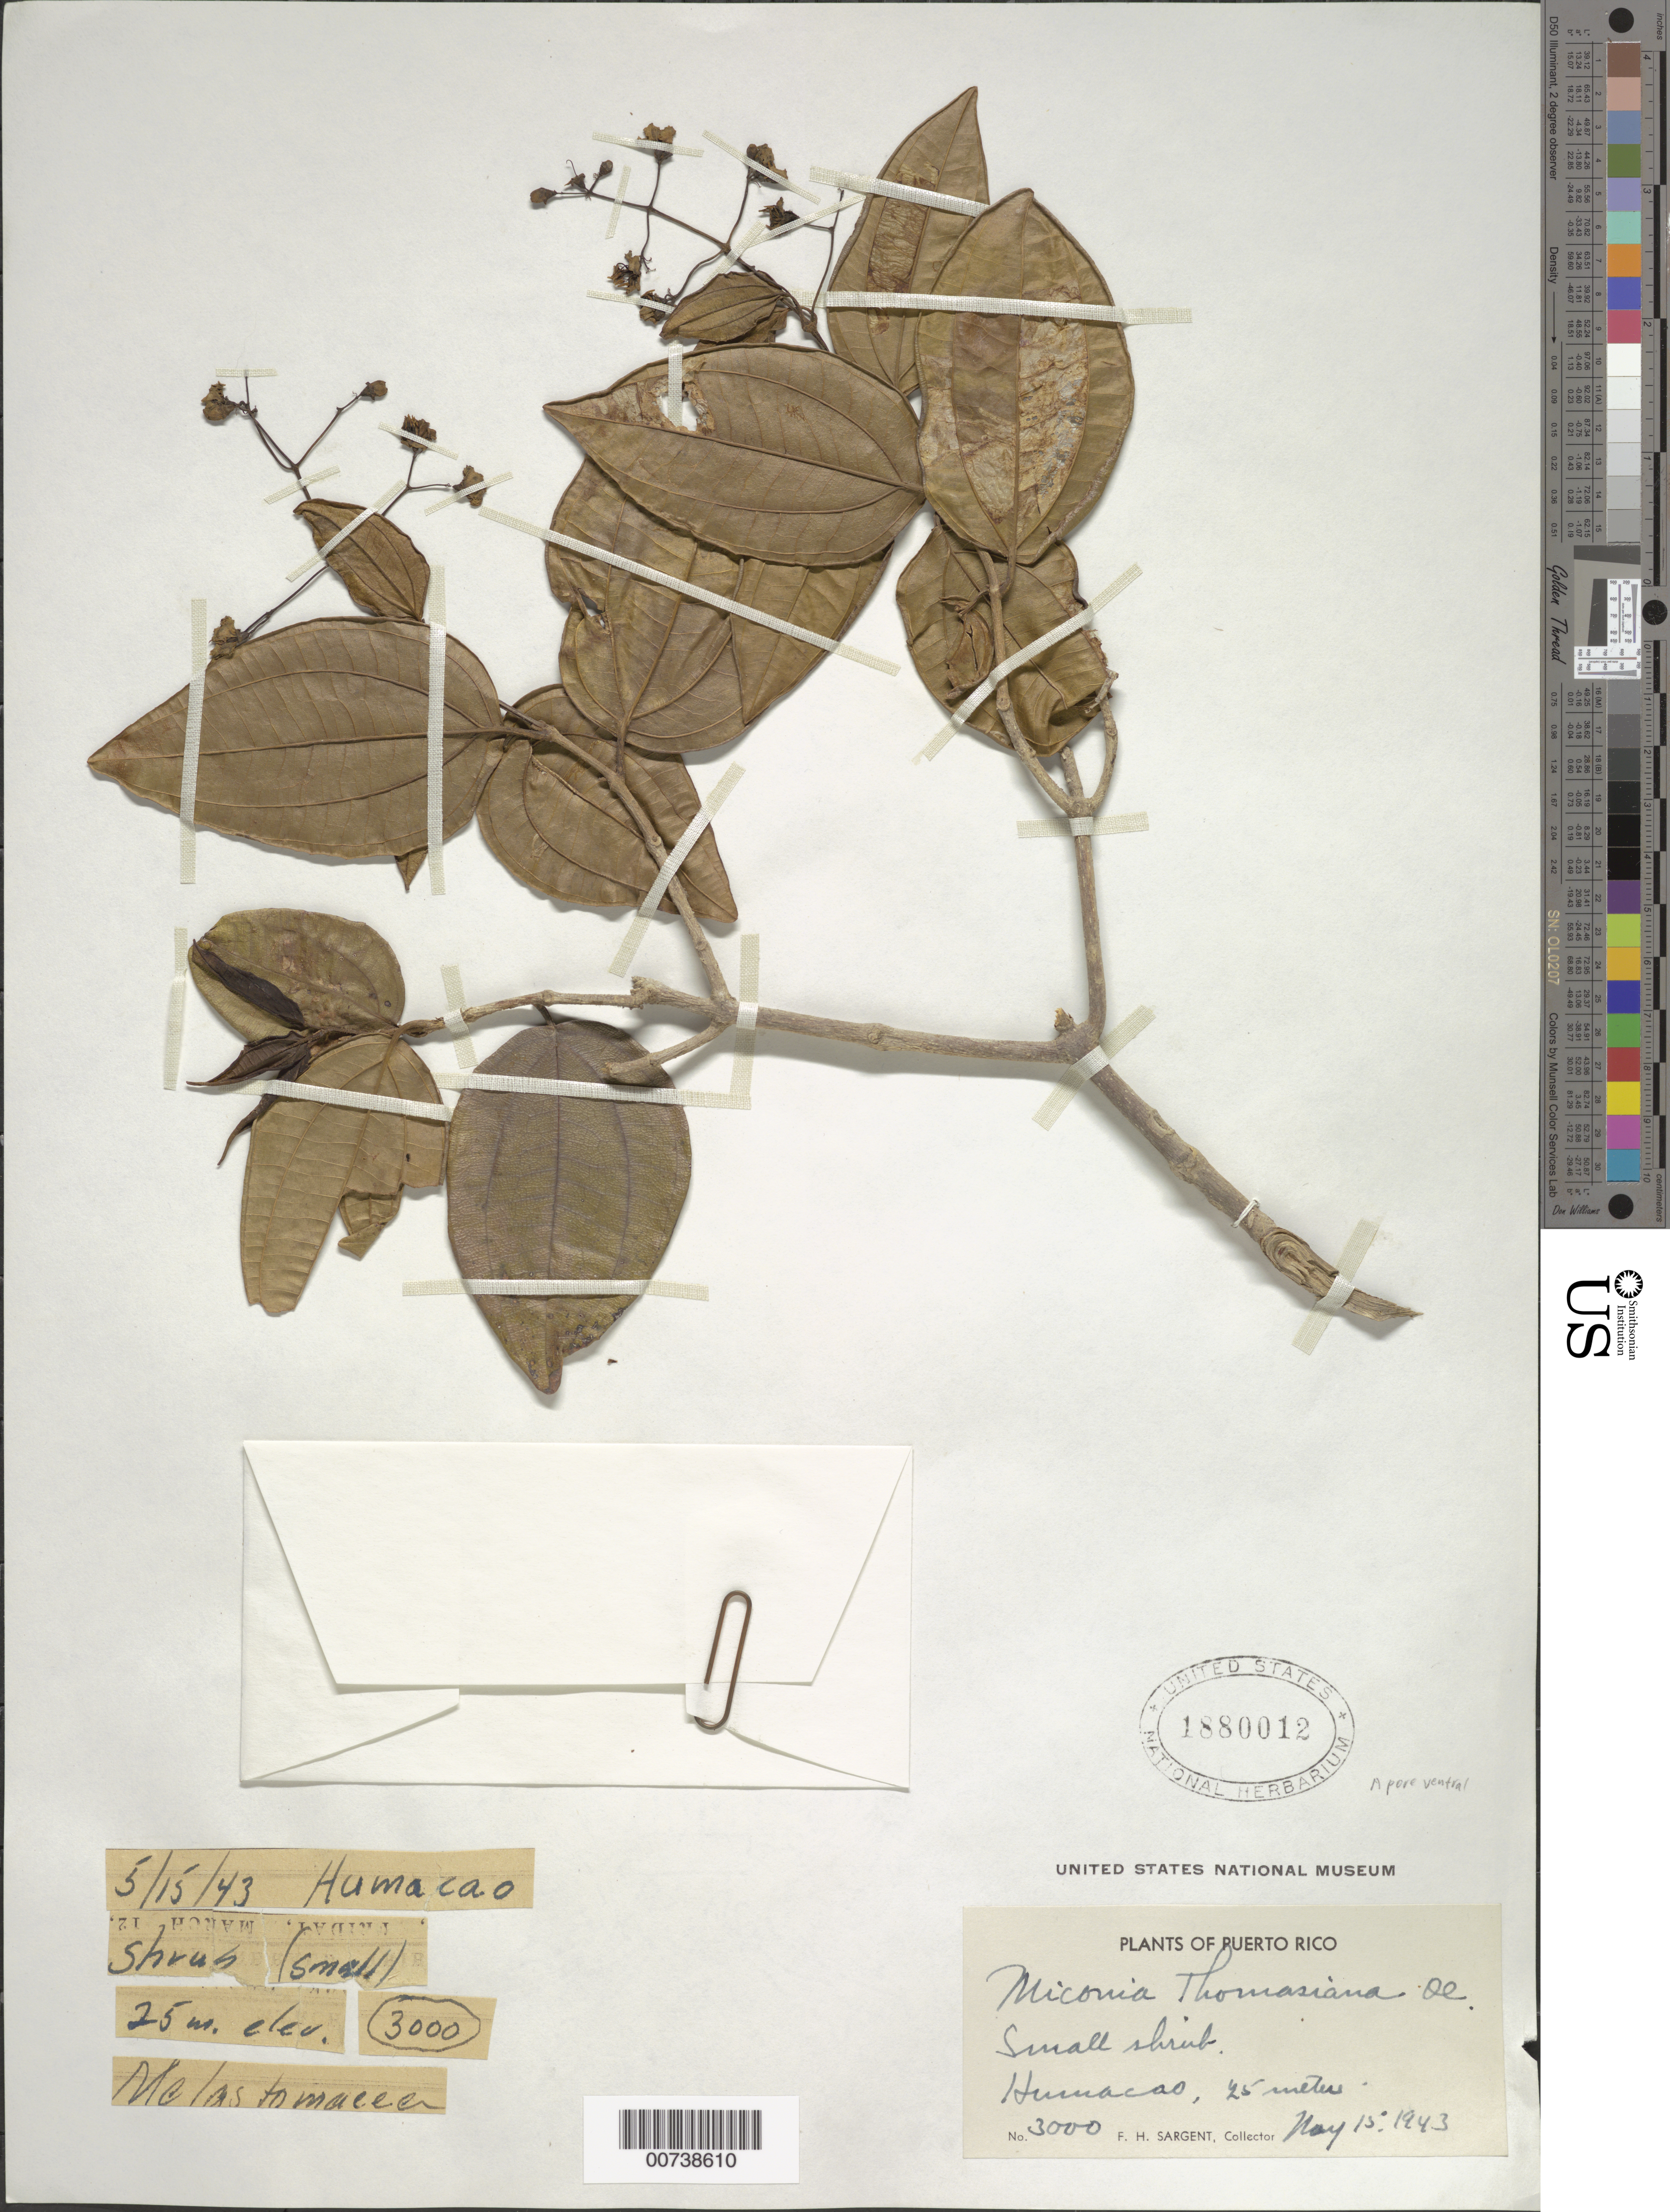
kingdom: Plantae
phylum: Tracheophyta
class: Magnoliopsida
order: Myrtales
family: Melastomataceae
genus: Miconia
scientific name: Miconia thomasiana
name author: DC.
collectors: F. H. Sargent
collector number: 3000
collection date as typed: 15 May 1943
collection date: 1943-05-15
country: Puerto Rico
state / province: Humacao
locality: Humacao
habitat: Small shrub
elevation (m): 25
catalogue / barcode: US 1880012